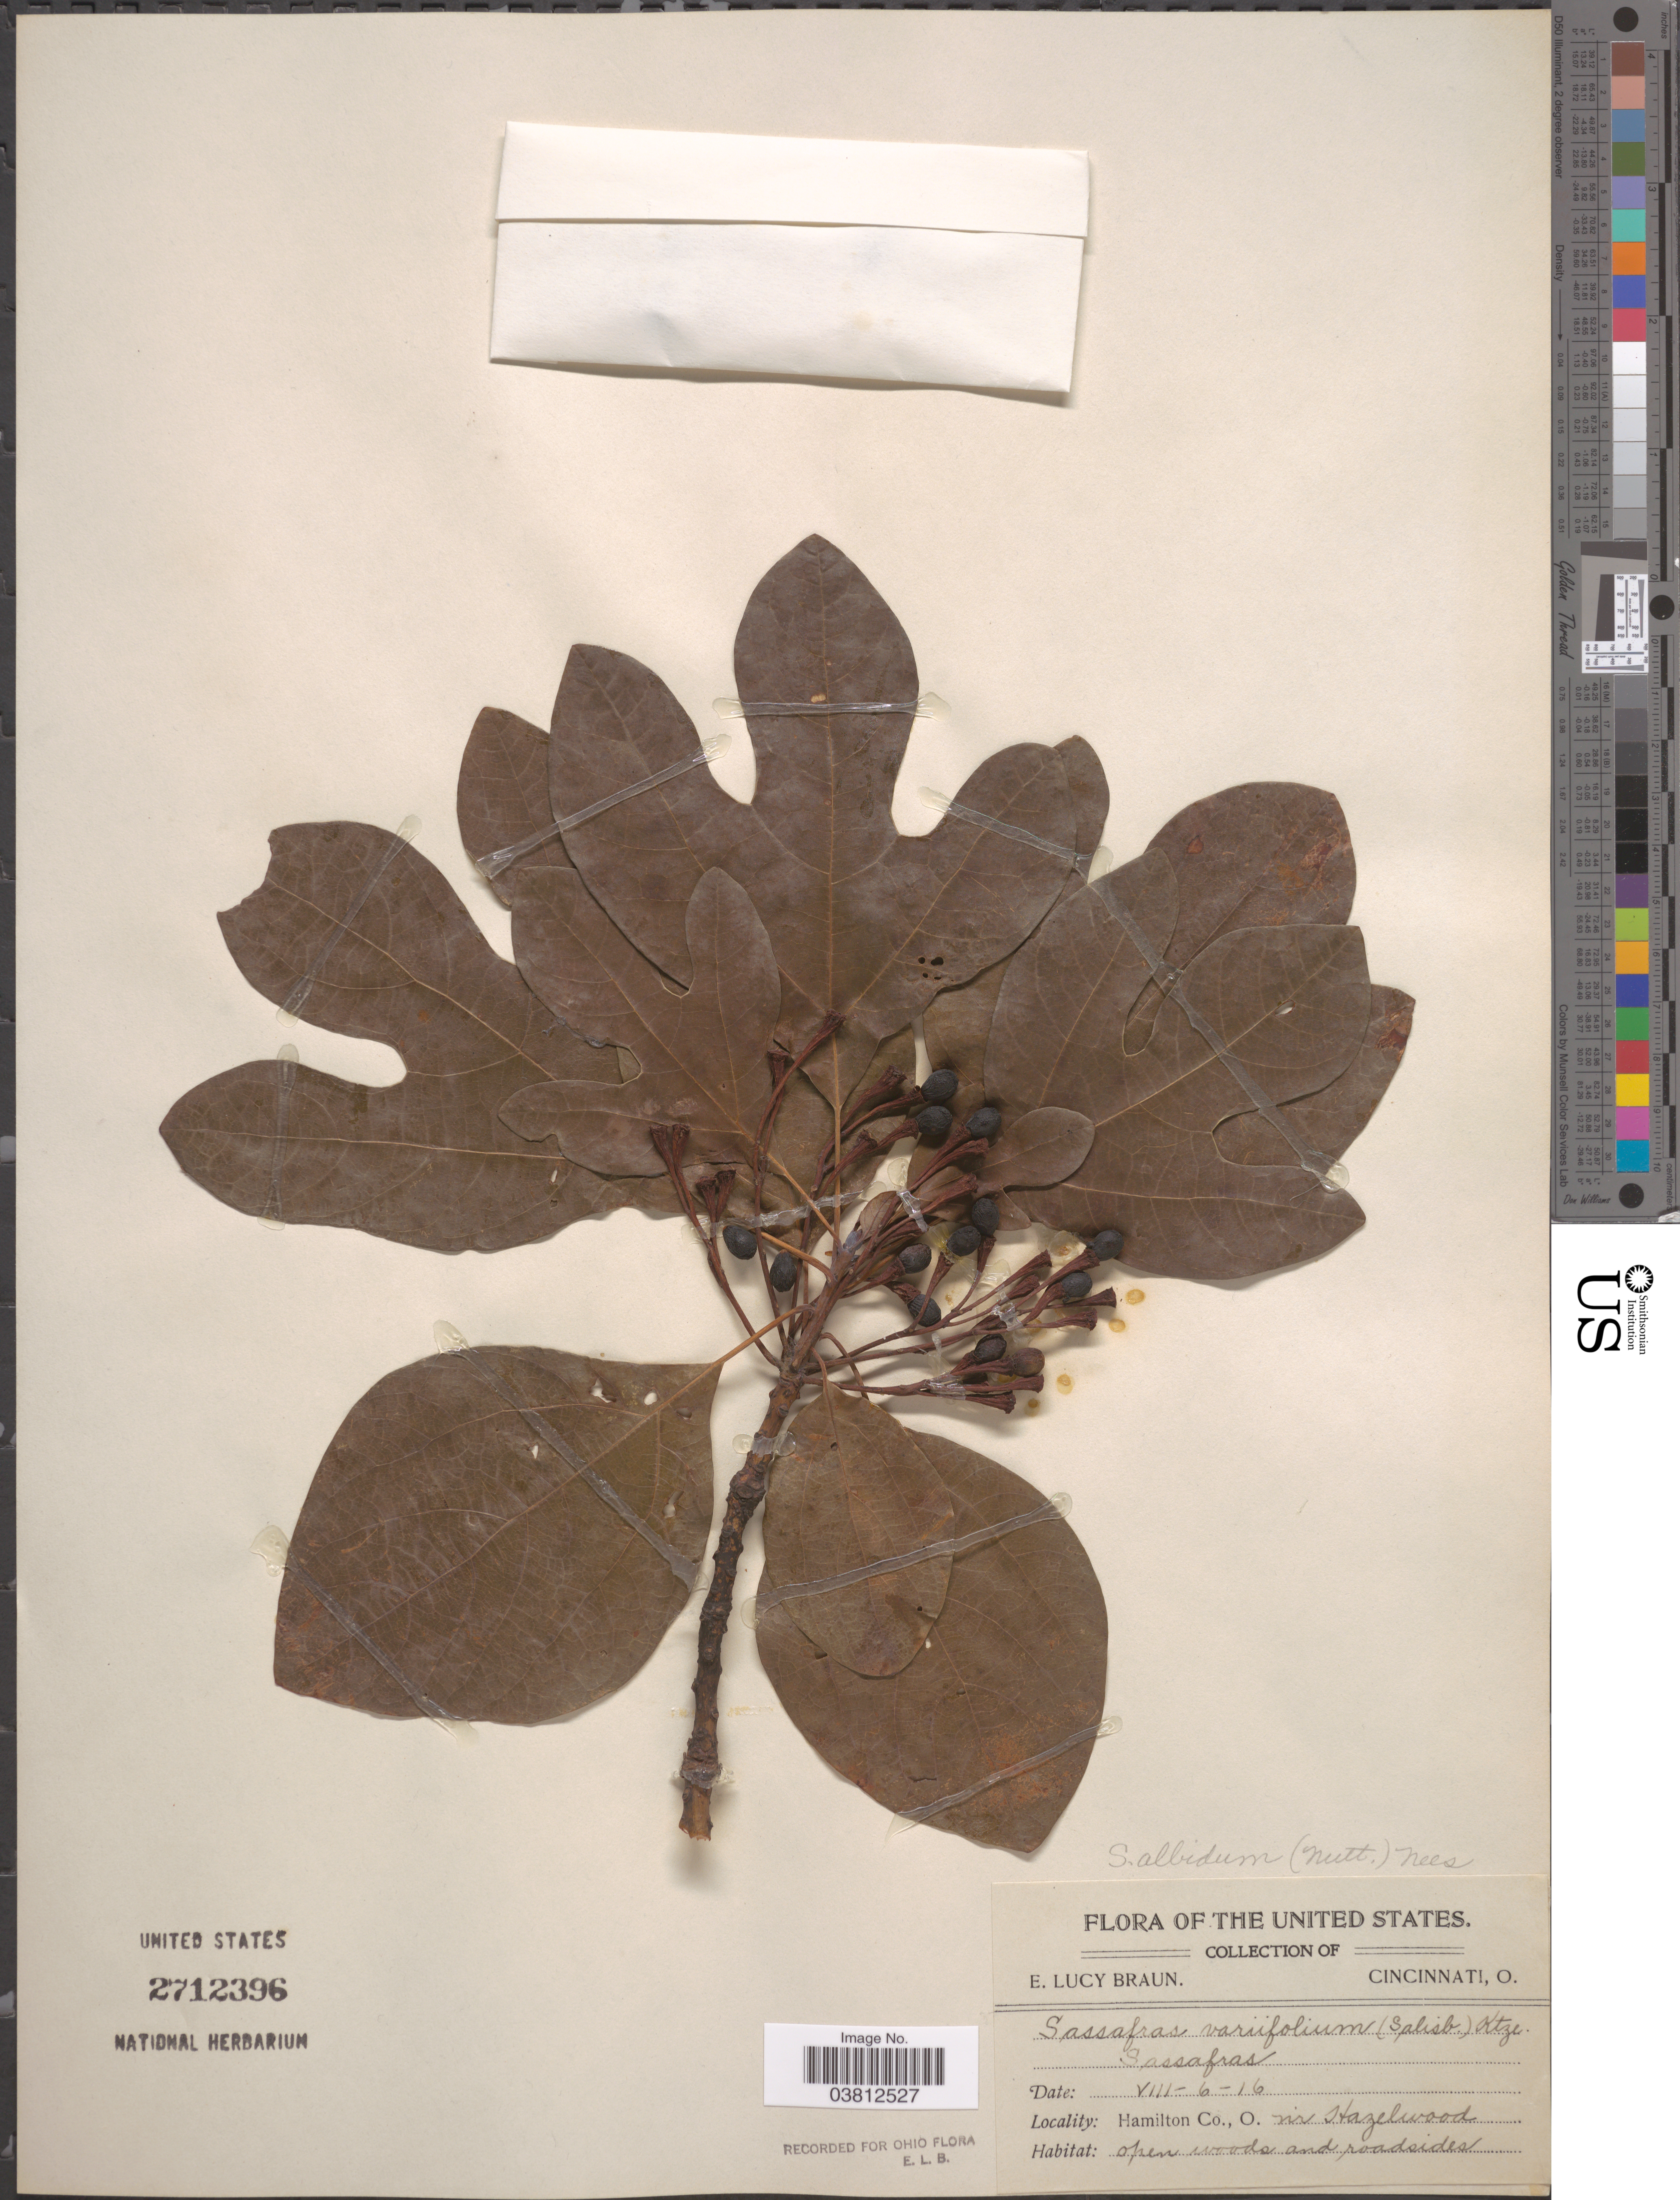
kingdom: Plantae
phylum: Tracheophyta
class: Magnoliopsida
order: Laurales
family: Lauraceae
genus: Sassafras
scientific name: Sassafras albidum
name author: (Nutt.) Nees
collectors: E. L. Braun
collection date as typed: Transcribed d/m/y: 6/8/16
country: United States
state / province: Ohio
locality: Hamilton Co., n'r Hazelwood. Open woods and roadsides.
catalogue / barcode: US 2712396